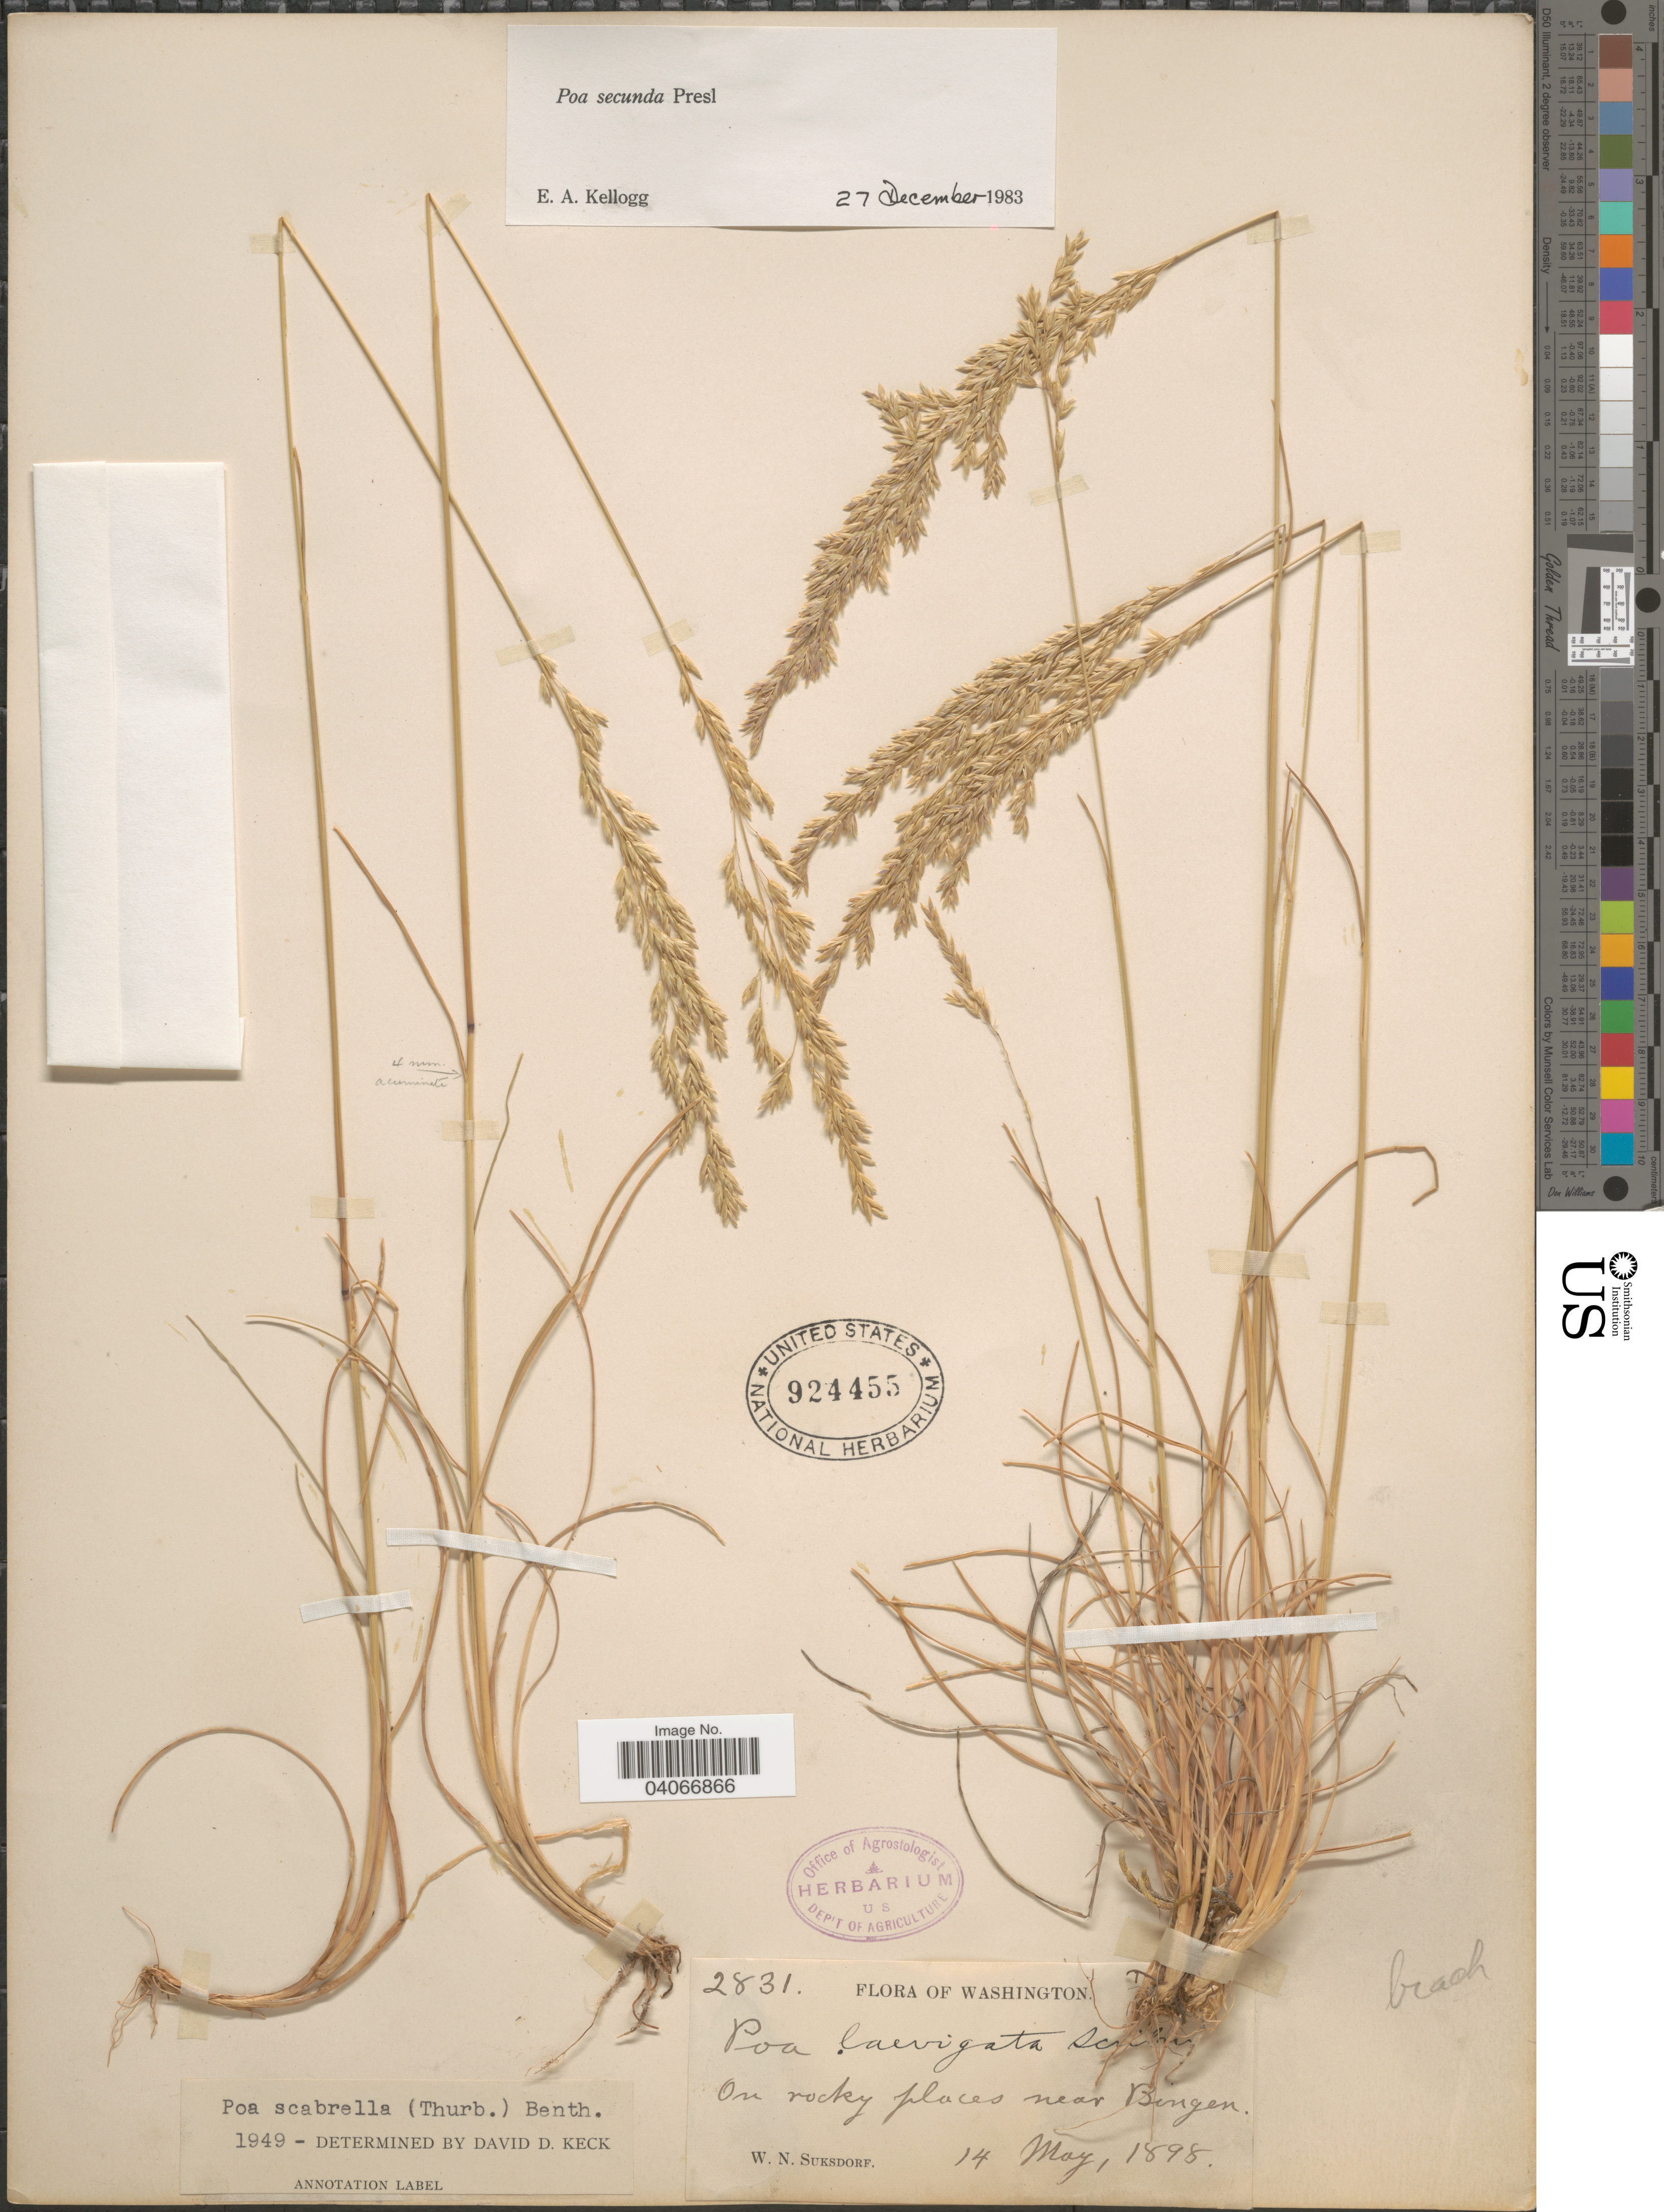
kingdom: Plantae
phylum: Tracheophyta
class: Liliopsida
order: Poales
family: Poaceae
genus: Poa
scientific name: Poa secunda subsp. secunda var. scabrella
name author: (Thurb.) Soreng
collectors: W. N. Suksdorf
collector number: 2831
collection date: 1898-05-14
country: United States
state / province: Washington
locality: On rocky places near Bingen.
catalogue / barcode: US 924455